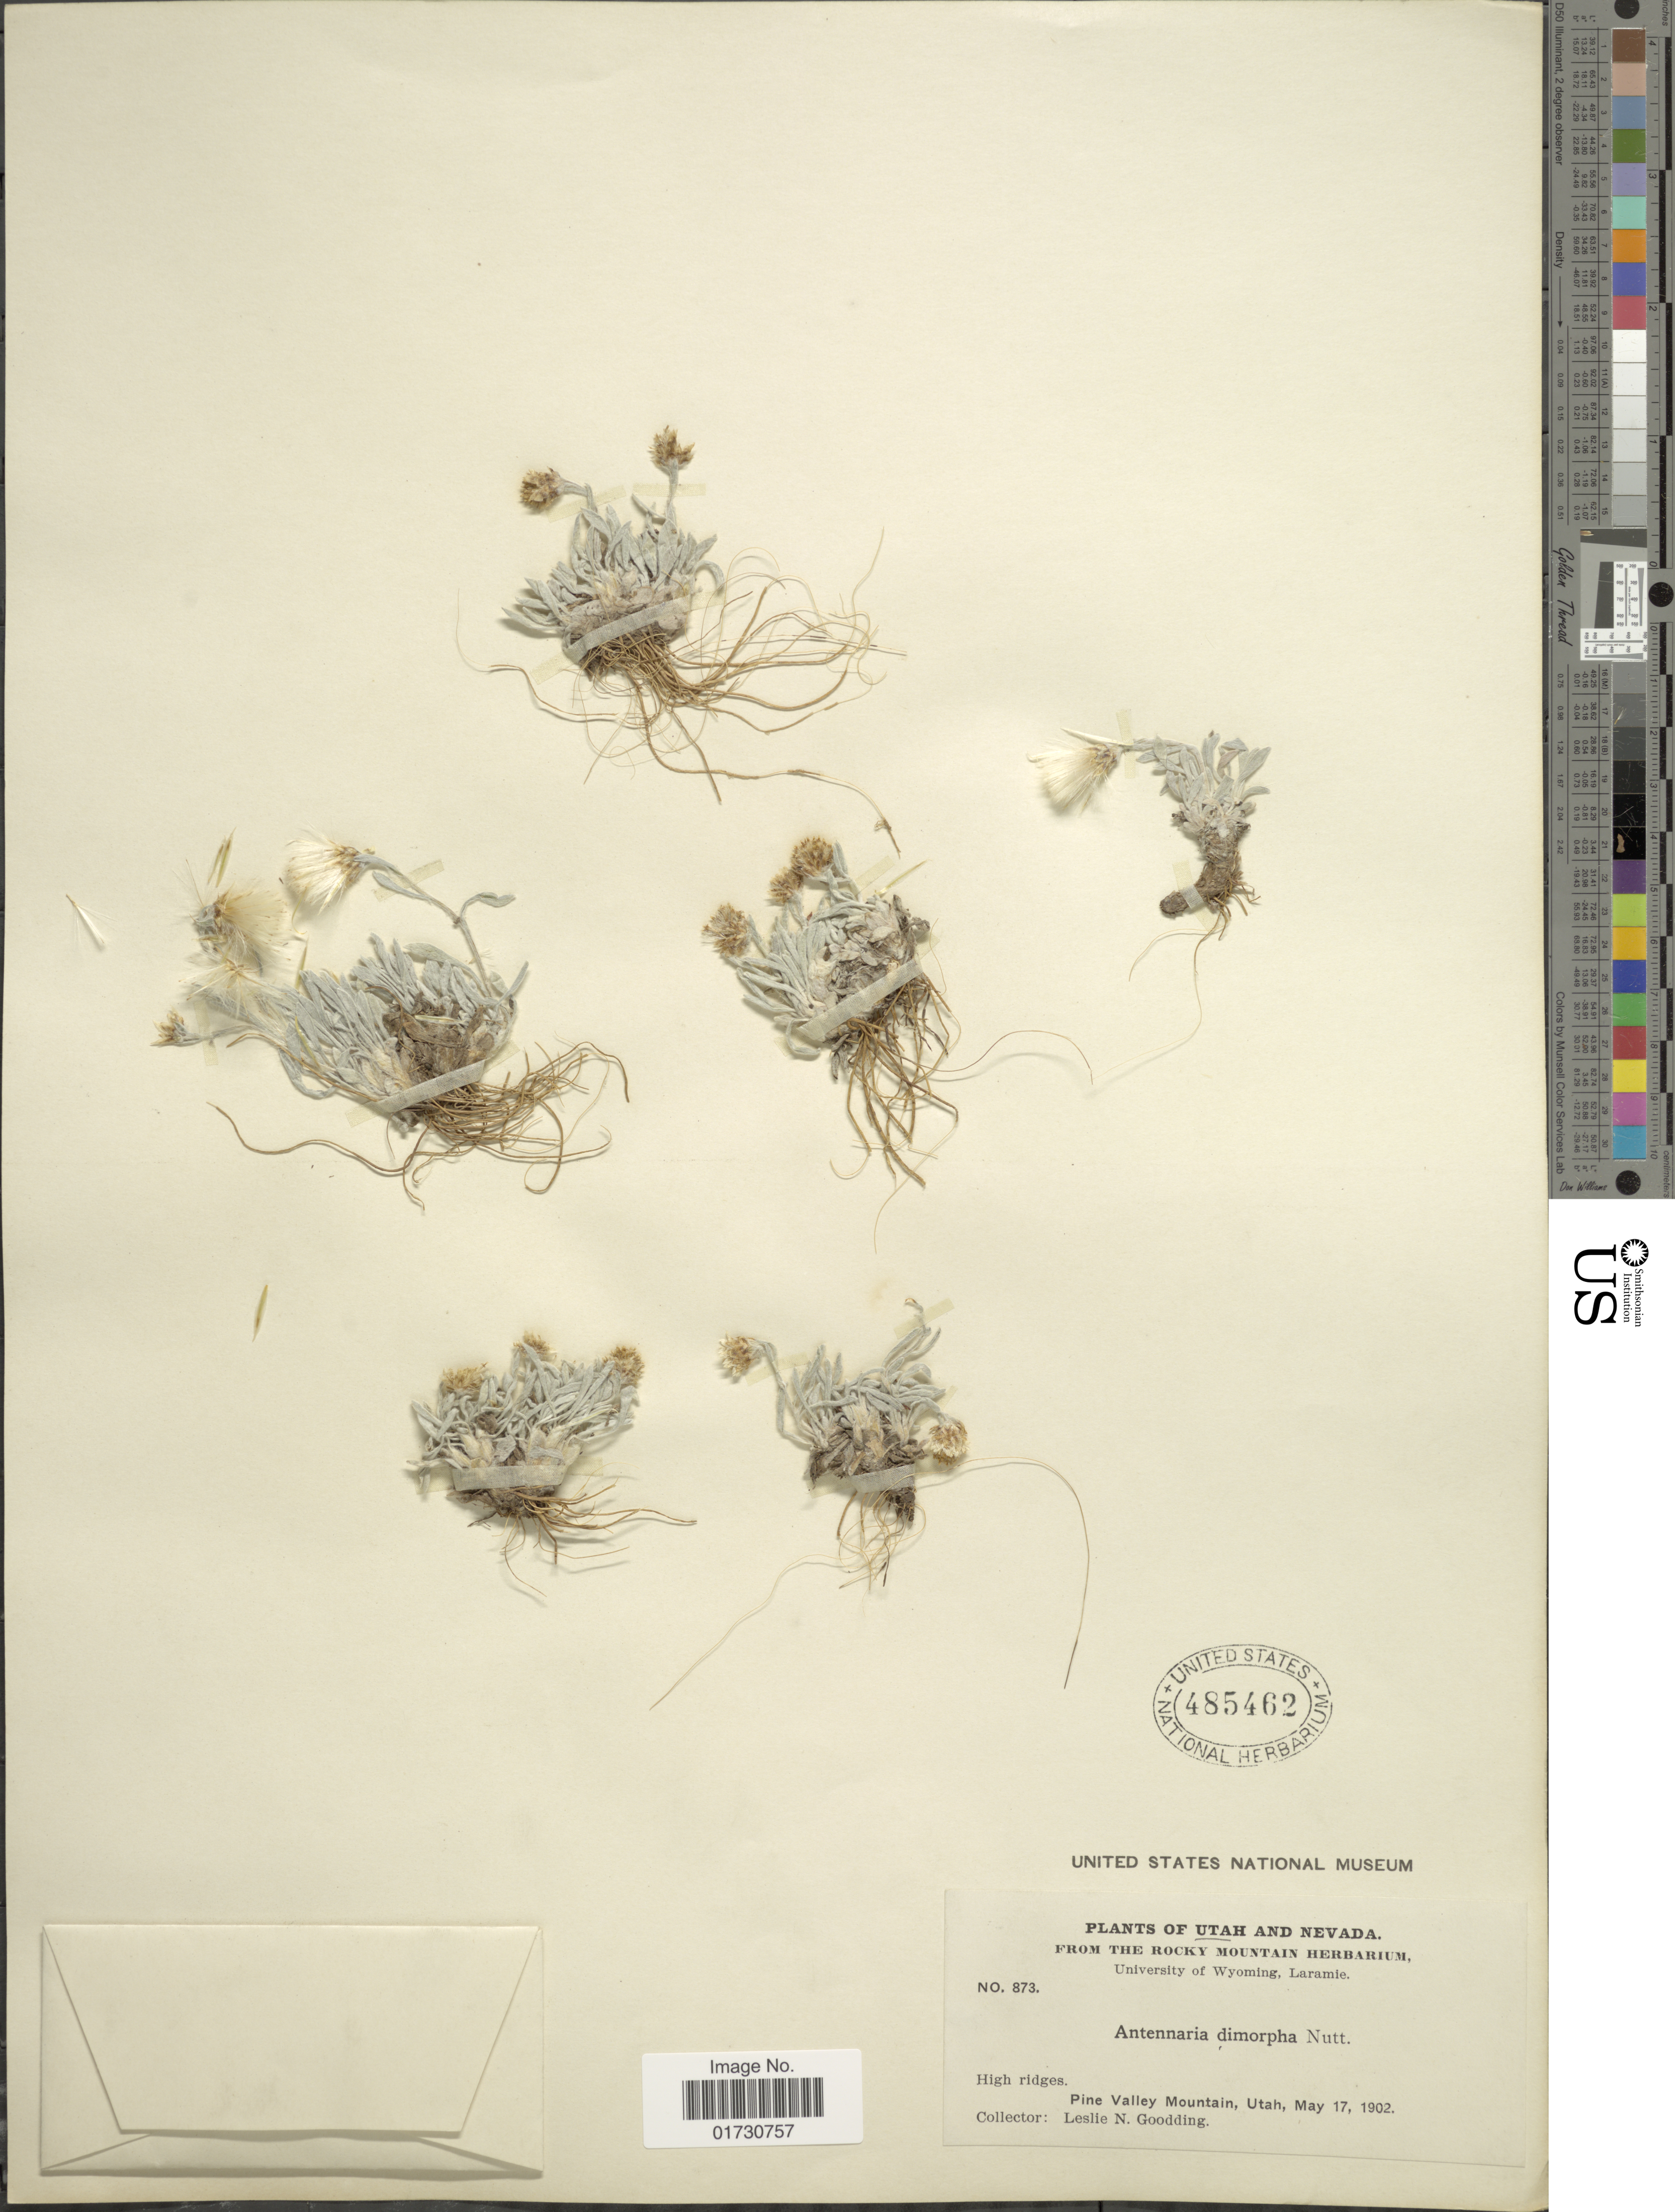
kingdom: Plantae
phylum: Tracheophyta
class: Magnoliopsida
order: Asterales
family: Asteraceae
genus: Antennaria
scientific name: Antennaria dimorpha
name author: (Nutt.) Torr. & A. Gray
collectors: L. N. Goodding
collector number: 873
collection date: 1902-05-17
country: United States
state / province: Utah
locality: High ridges, Pine Valley Mountain, Utah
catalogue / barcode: US 485462